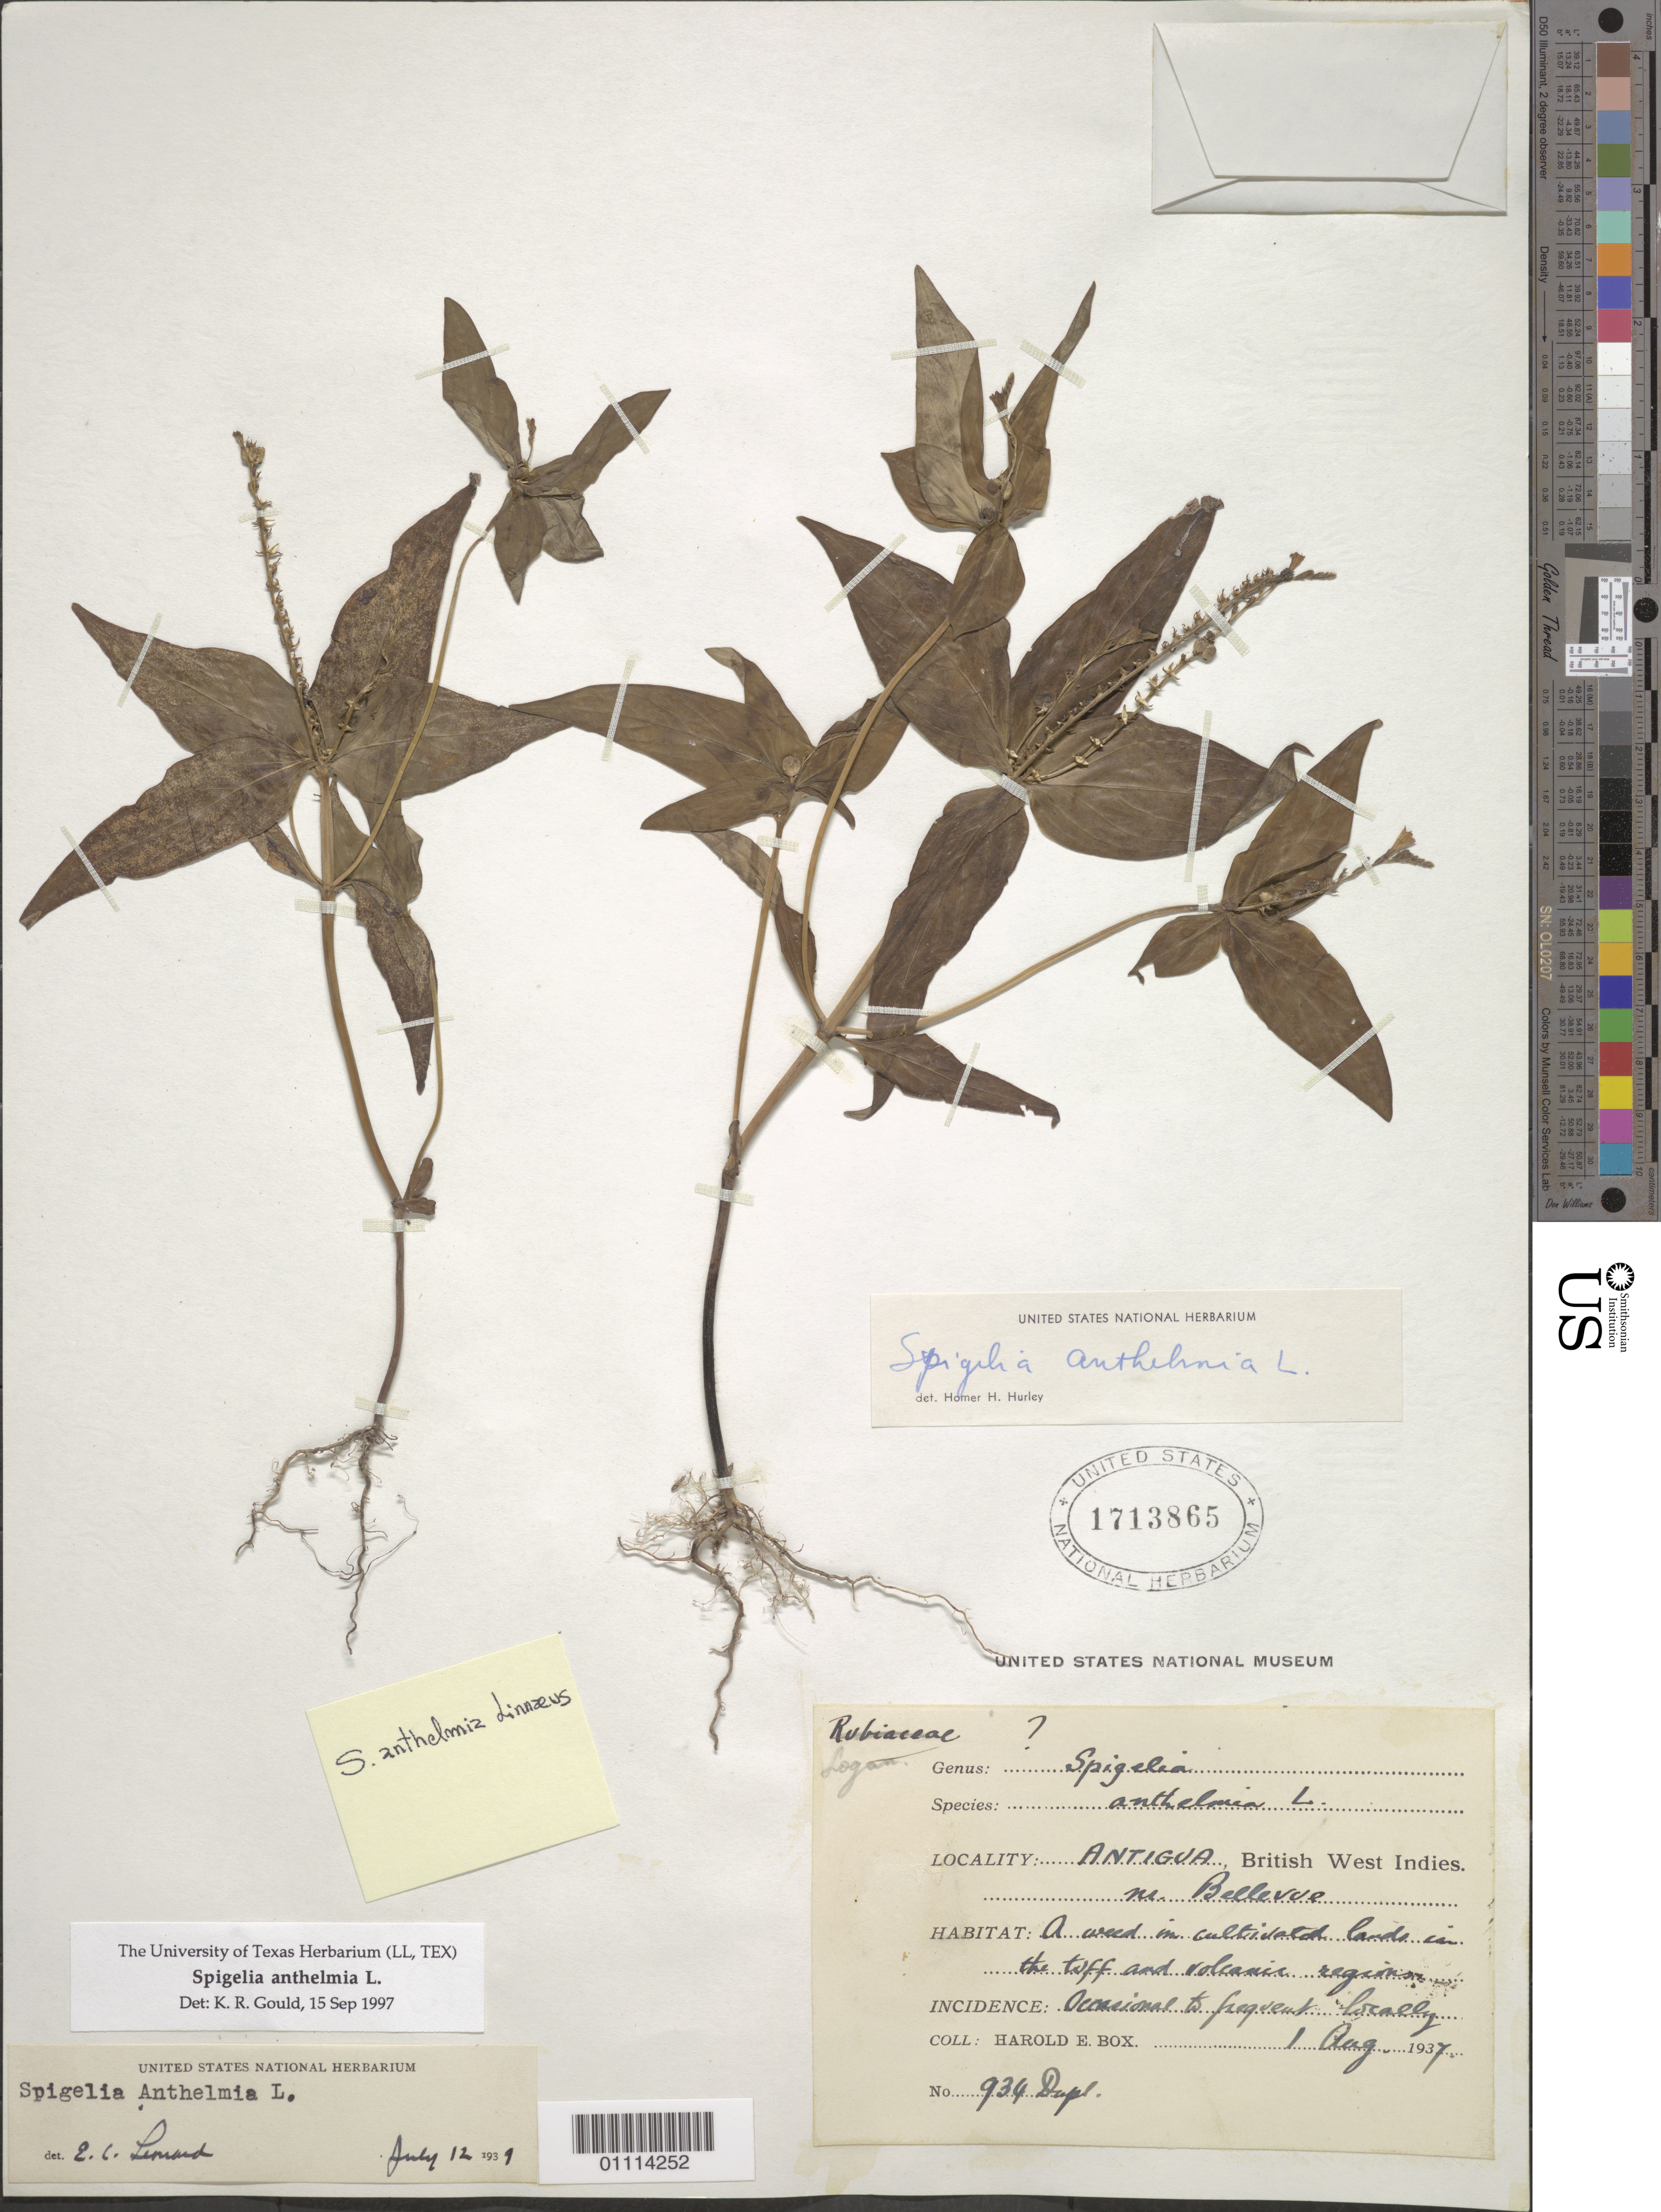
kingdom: Plantae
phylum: Tracheophyta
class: Magnoliopsida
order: Gentianales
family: Loganiaceae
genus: Spigelia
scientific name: Spigelia anthelmia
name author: L.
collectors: H. E. Box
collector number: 934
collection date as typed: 01 Aug 1937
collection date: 1937-08-01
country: Antigua and Barbuda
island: Antigua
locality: NE Bellevue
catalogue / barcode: US 1713865